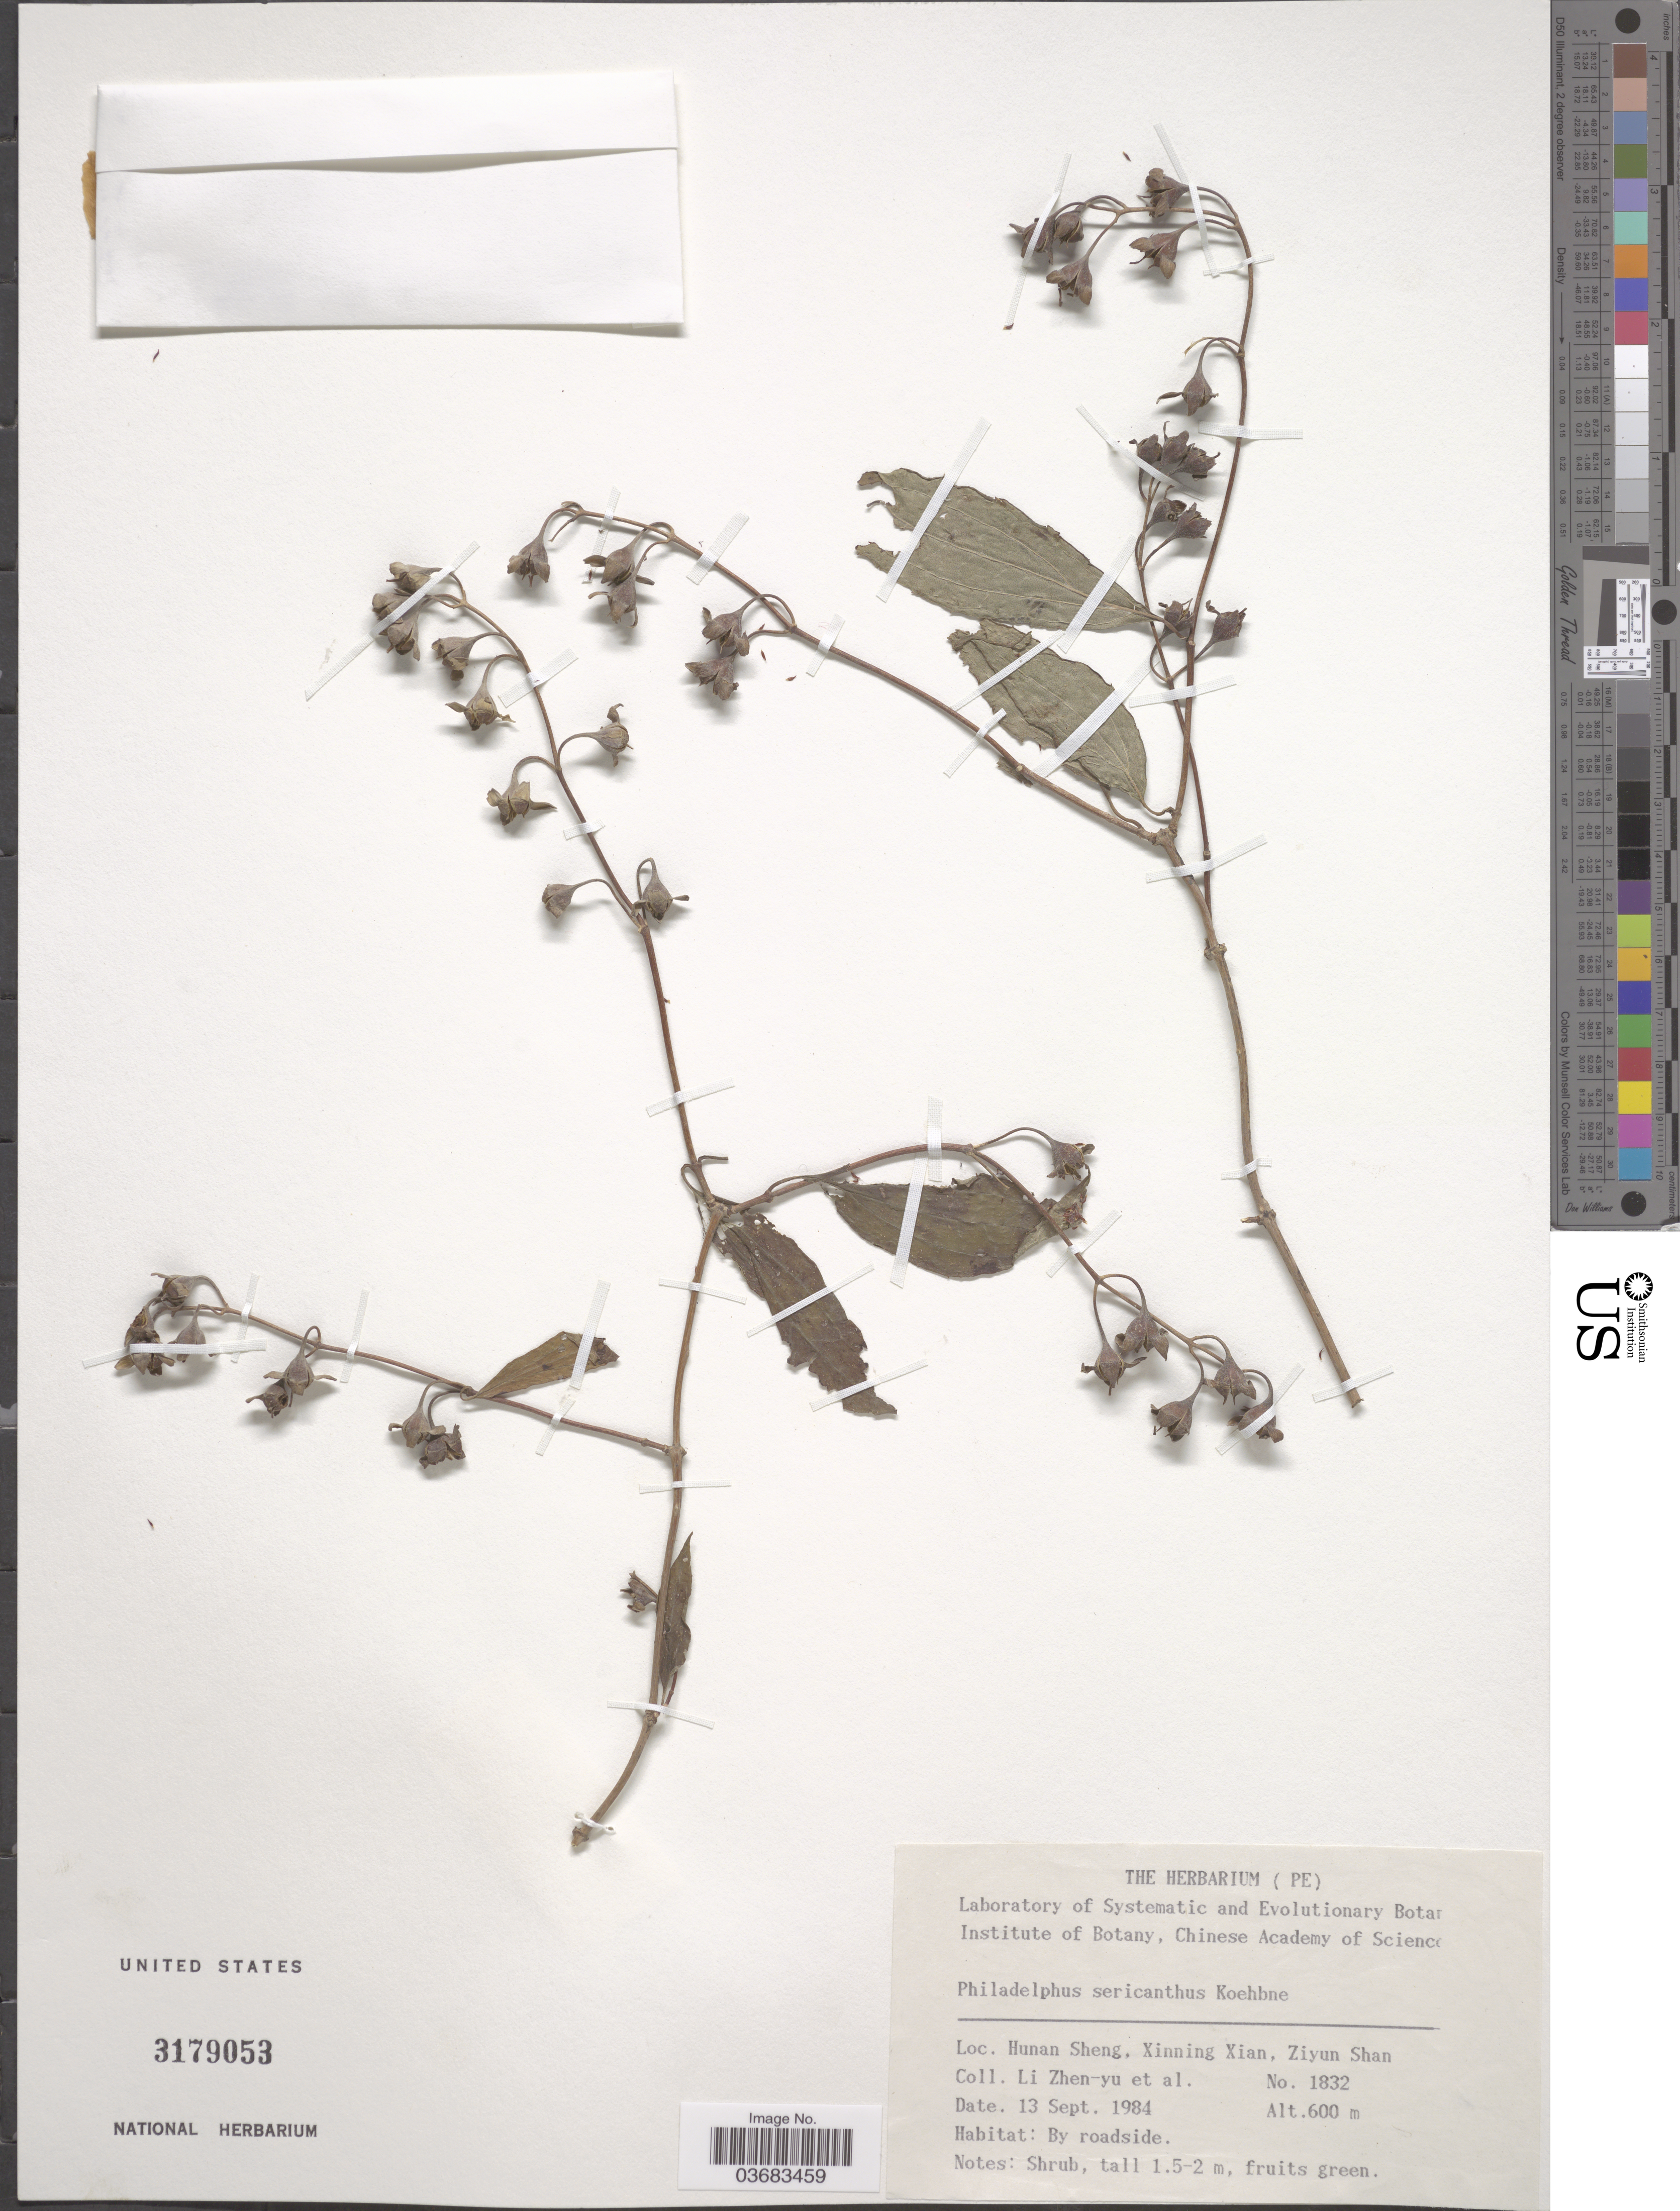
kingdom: Plantae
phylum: Tracheophyta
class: Magnoliopsida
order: Cornales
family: Hydrangeaceae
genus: Philadelphus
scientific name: Philadelphus sericanthus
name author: Koehne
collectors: L. Zhen-yu & et al.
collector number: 1832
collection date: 1984-09-13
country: China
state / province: Hunan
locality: Hunan Sheng, Xinning Xian, Ziyun Shan.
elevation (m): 600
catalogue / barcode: US 3179053